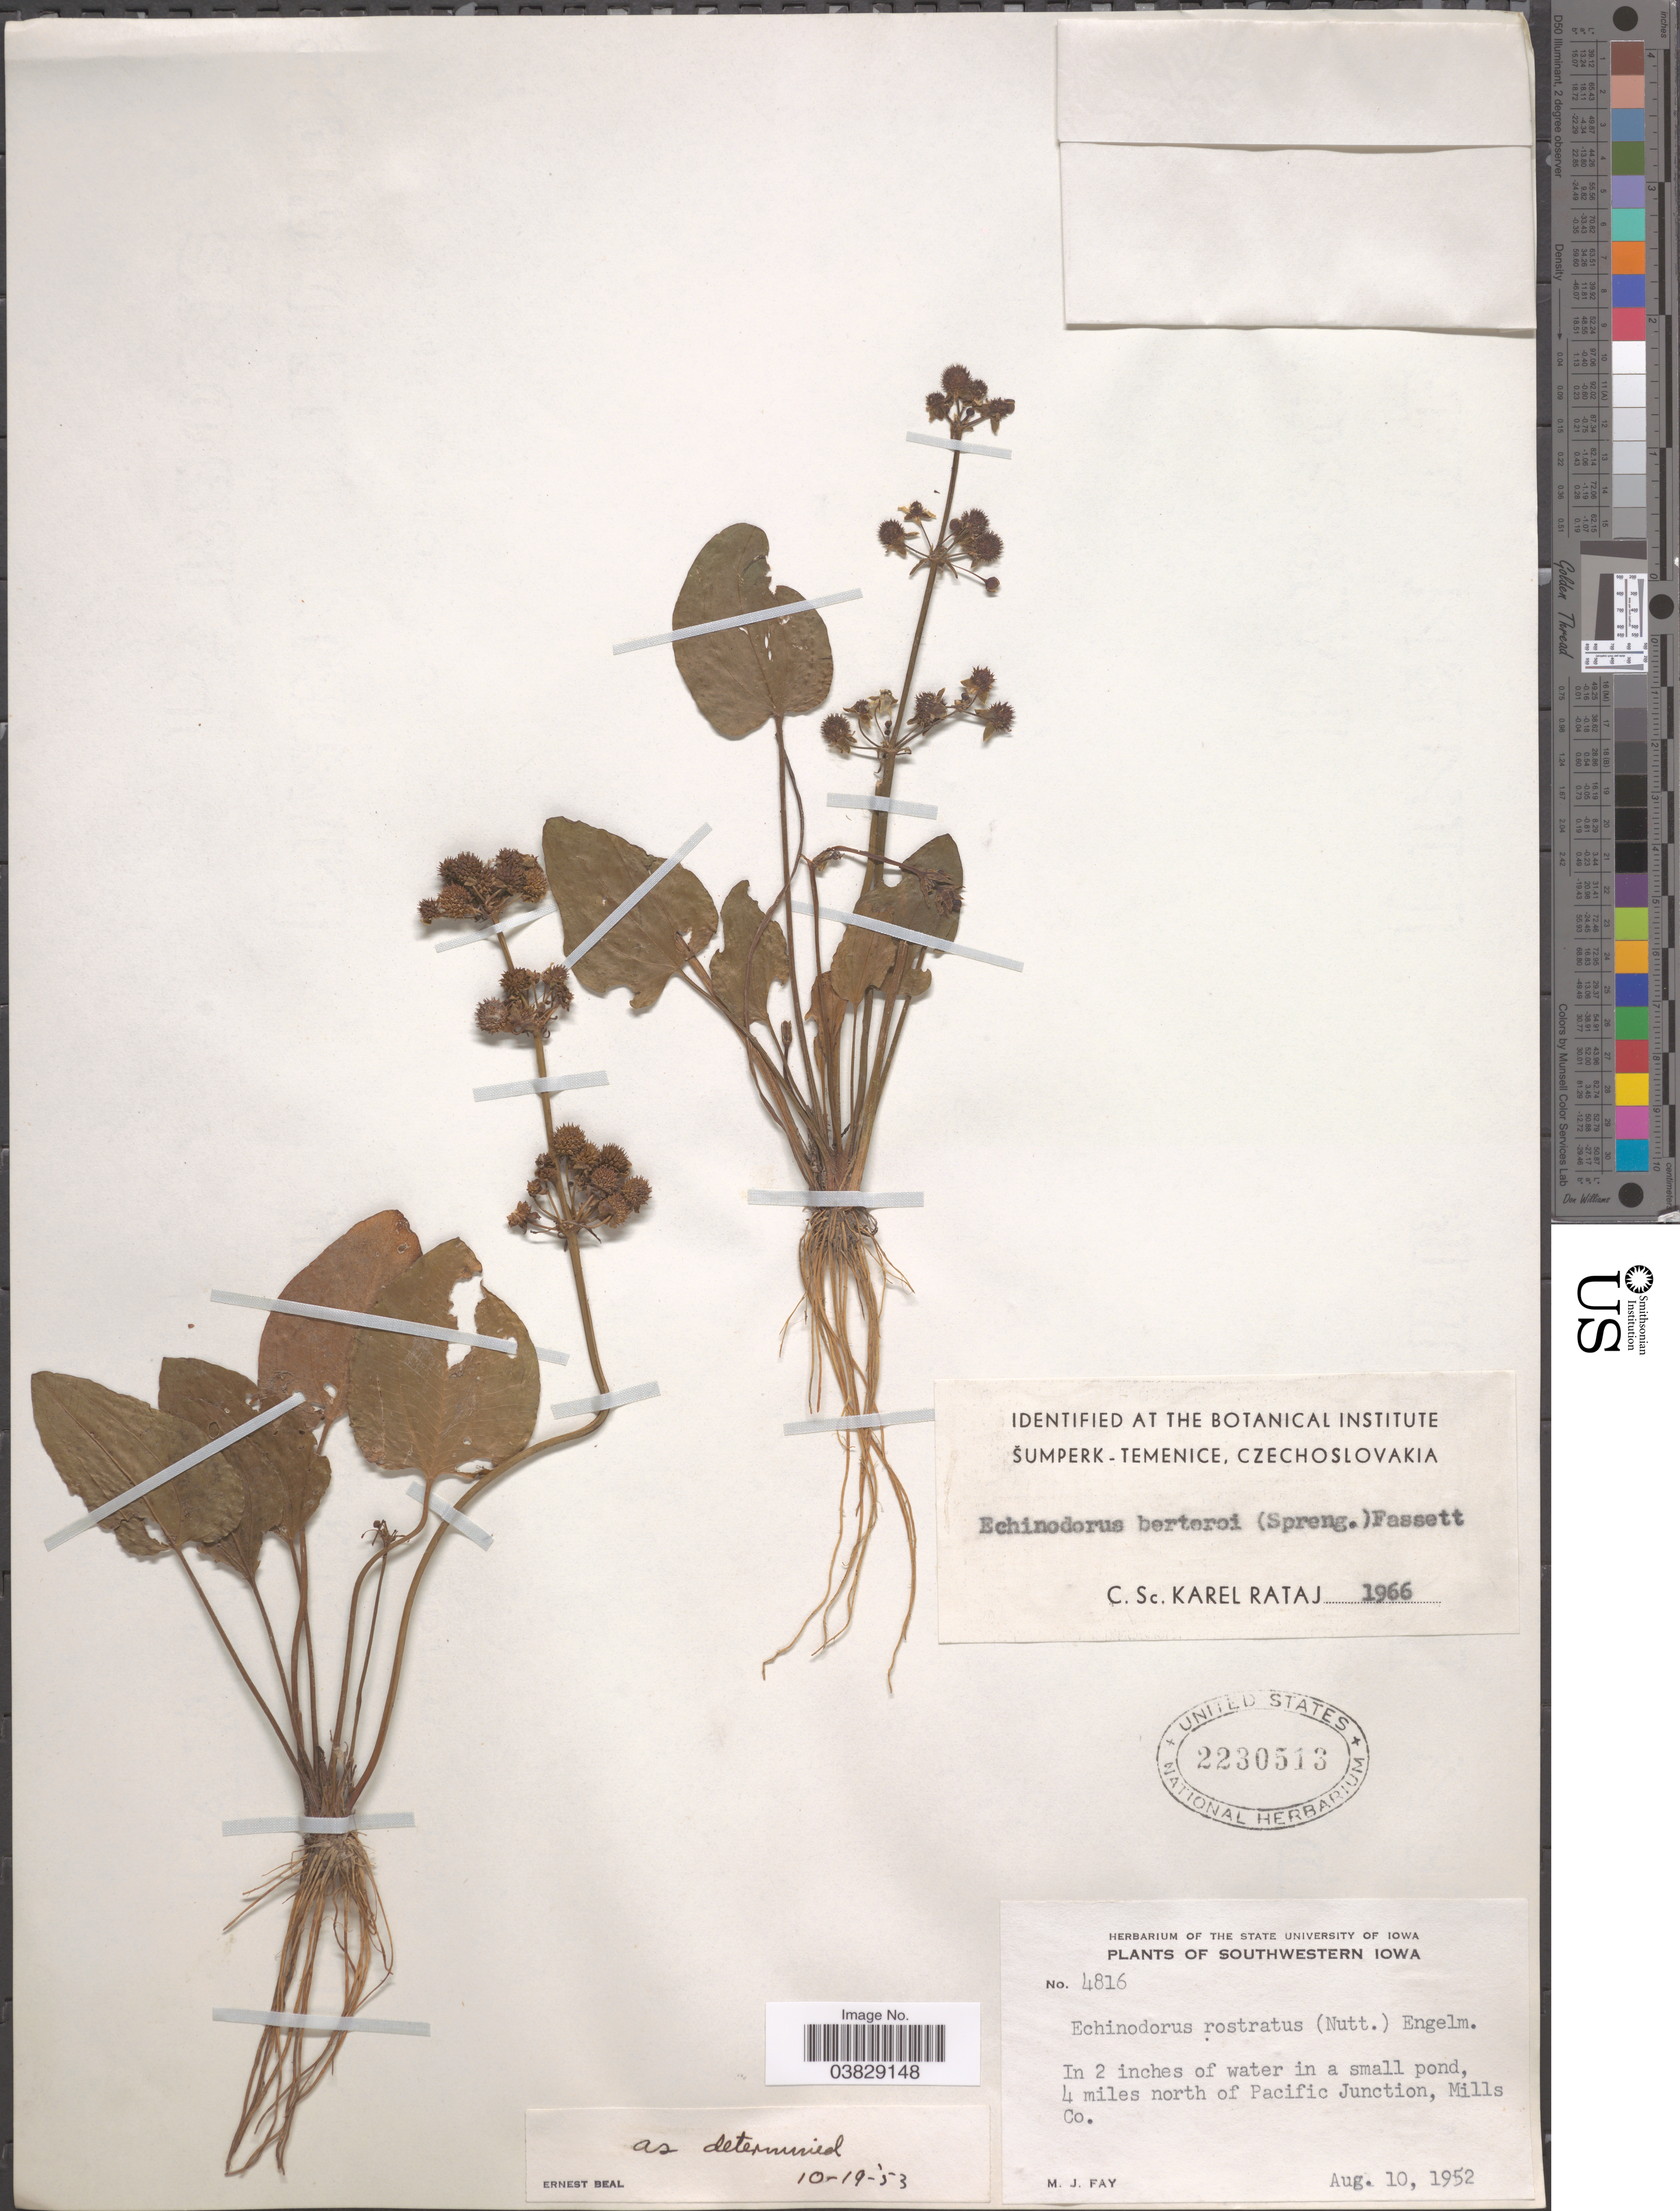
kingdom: Plantae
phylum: Tracheophyta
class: Liliopsida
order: Alismatales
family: Alismataceae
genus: Echinodorus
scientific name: Echinodorus berteroi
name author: (Spreng.) Fassett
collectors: M. Fay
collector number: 4816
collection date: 1952-08-10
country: United States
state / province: Iowa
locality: Southwestern Iowa. 4 miles north of Pacific Junction, Mills Co.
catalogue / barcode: US 2230513